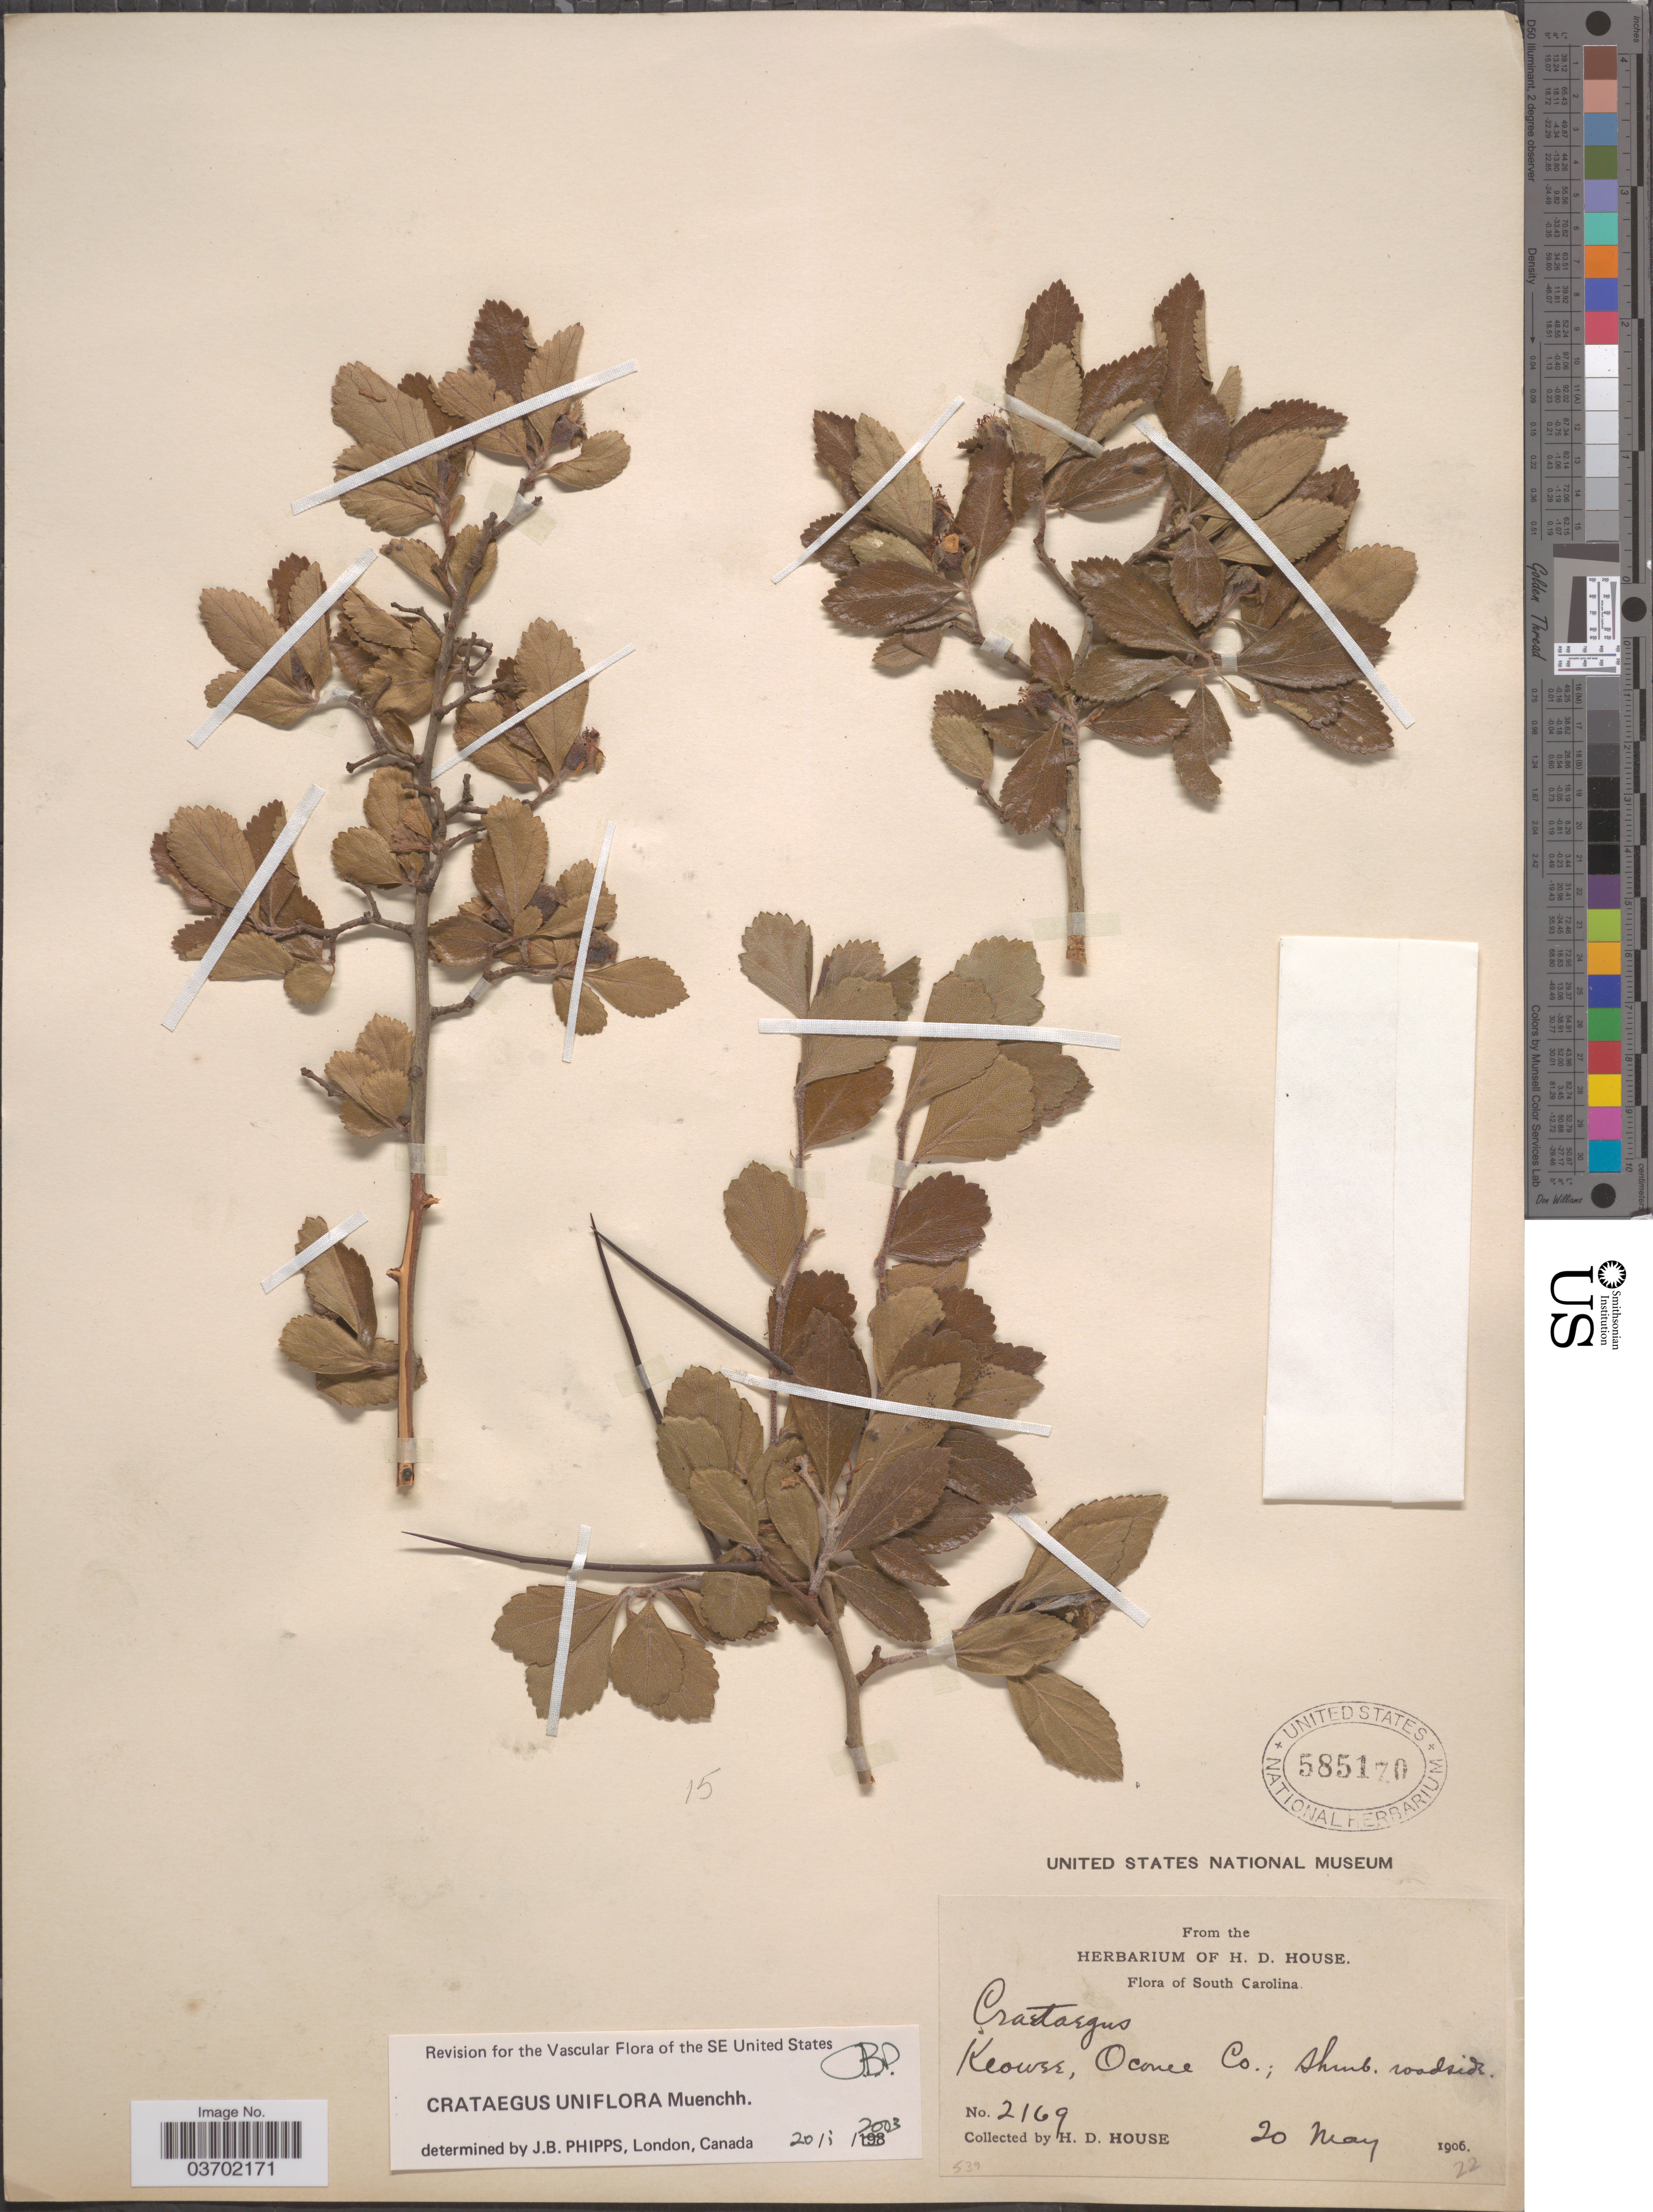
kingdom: Plantae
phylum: Tracheophyta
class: Magnoliopsida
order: Rosales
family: Rosaceae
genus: Crataegus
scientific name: Crataegus uniflora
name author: Münchh.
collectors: H. D. House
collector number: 2169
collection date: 1906-05-20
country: United States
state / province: South Carolina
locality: Keowee, Oconee Co.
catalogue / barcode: US 585170